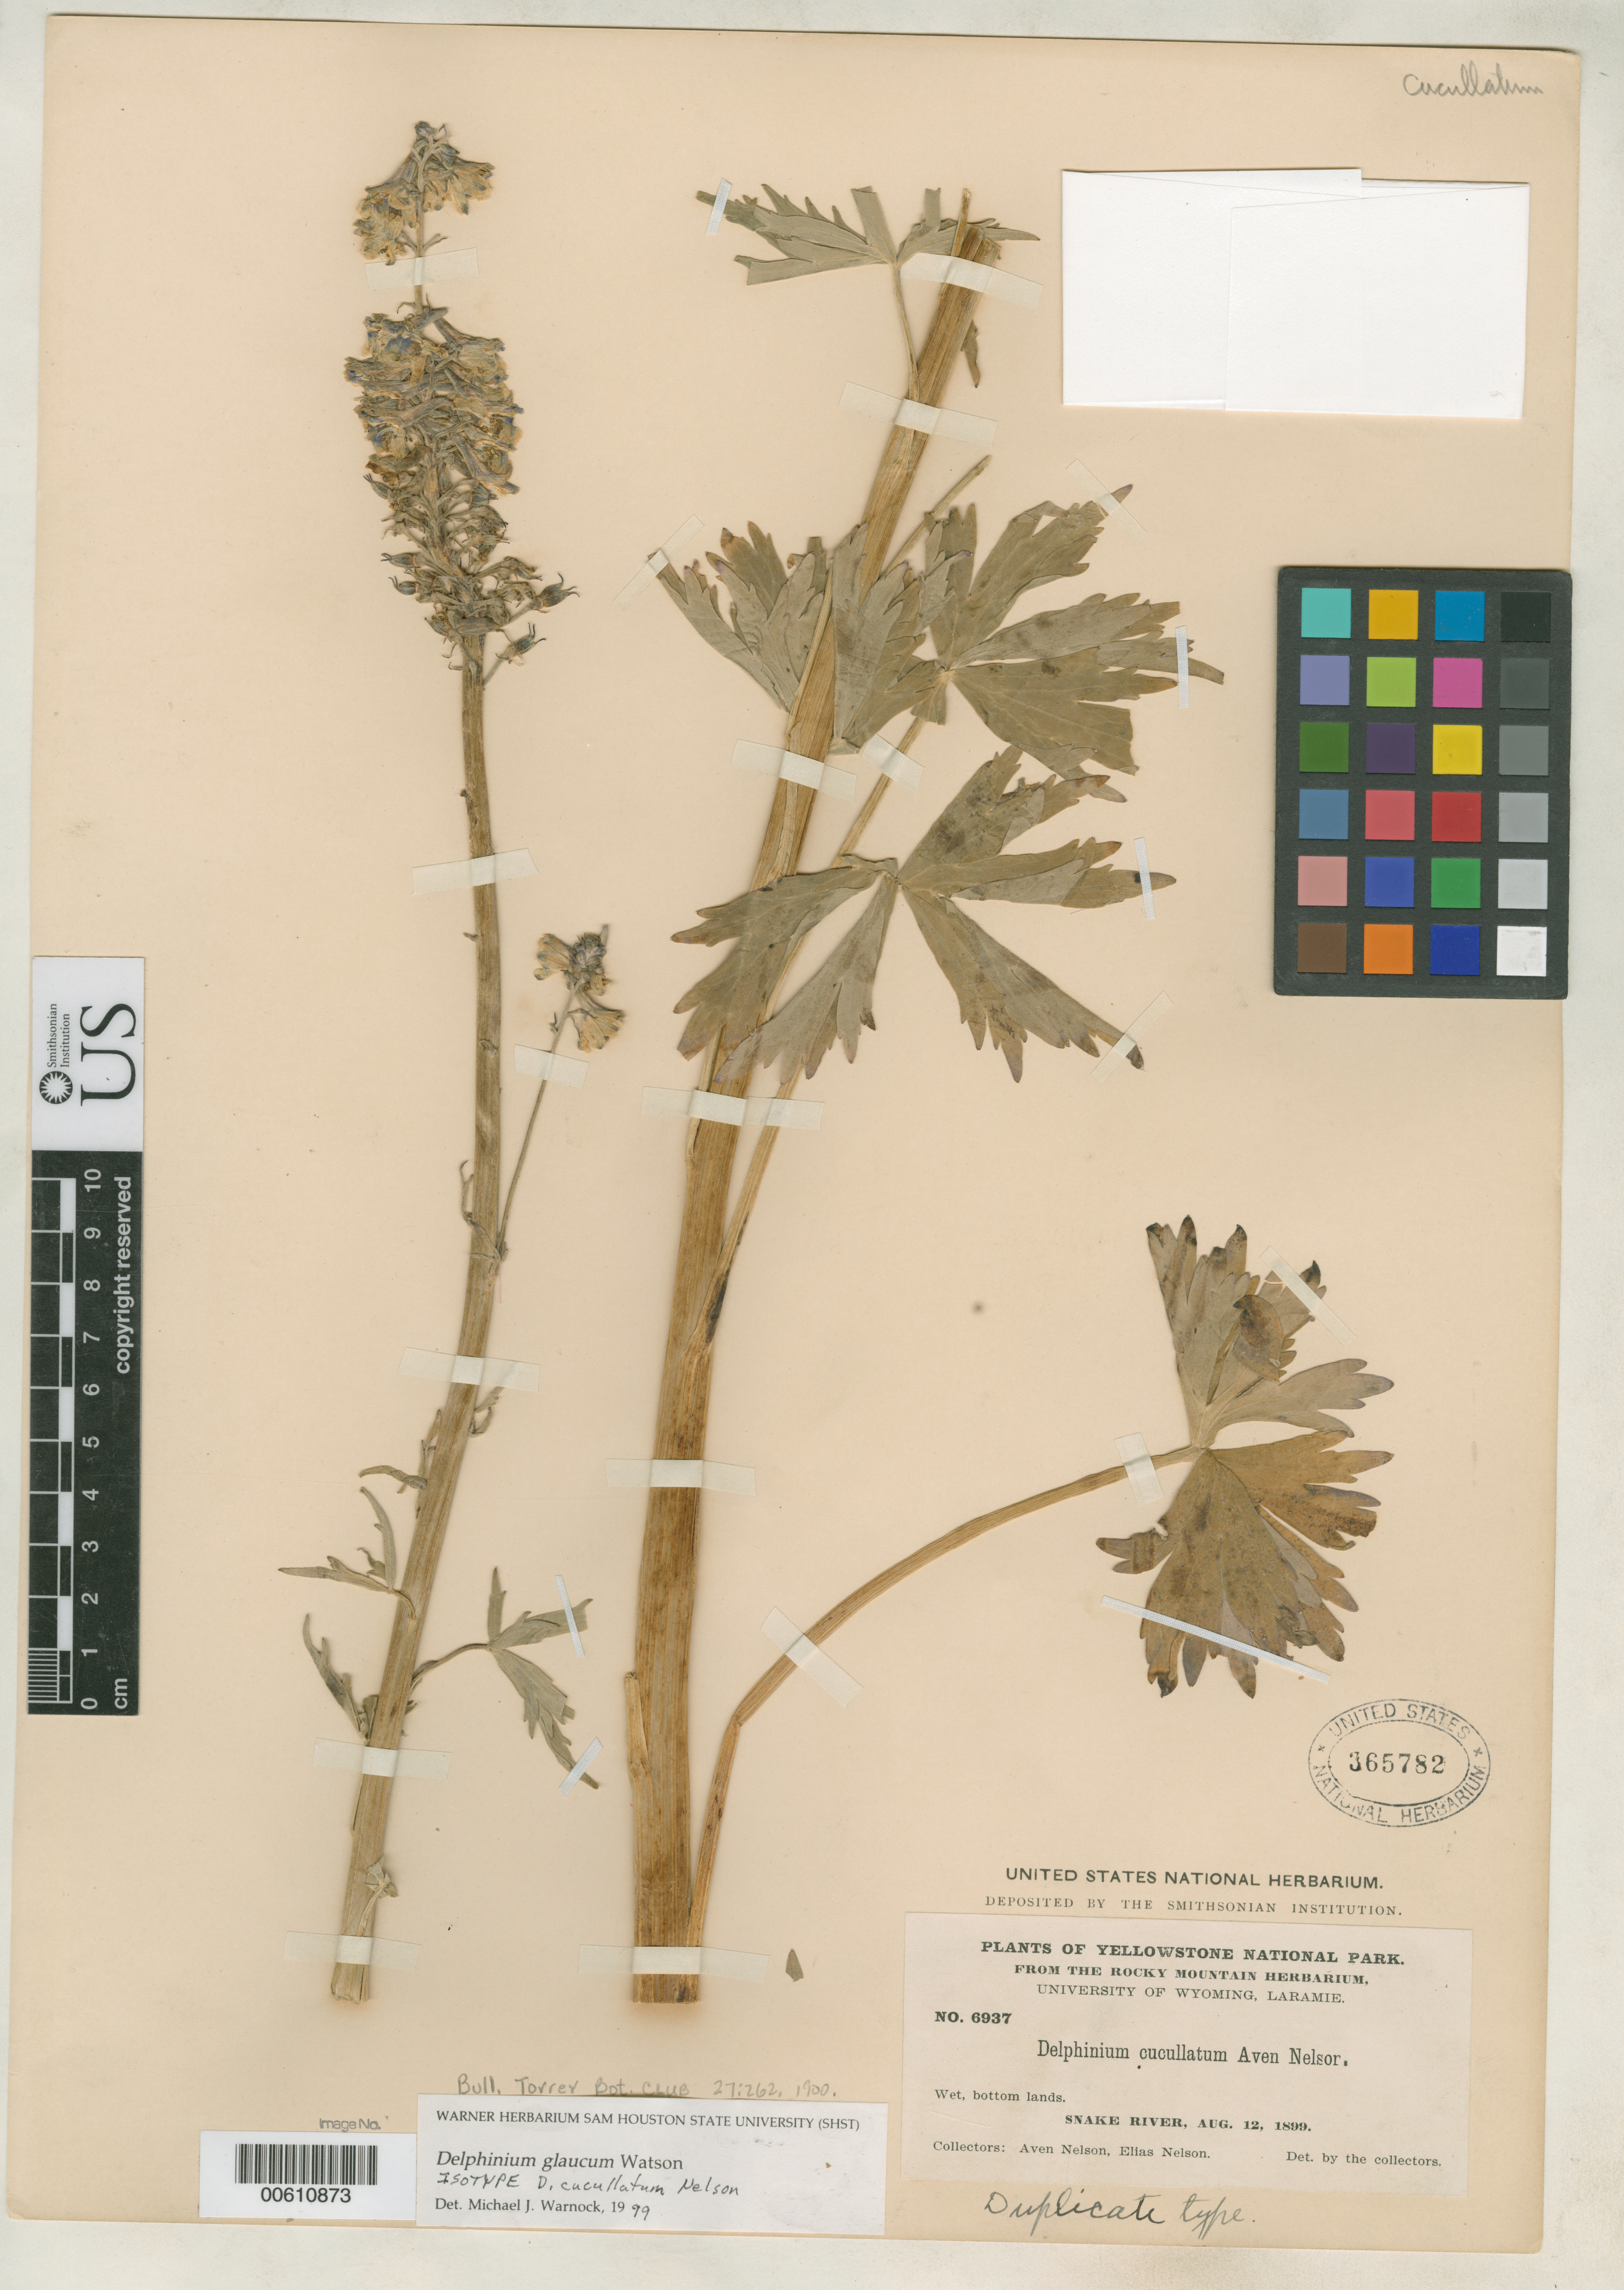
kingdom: Plantae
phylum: Tracheophyta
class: Magnoliopsida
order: Ranunculales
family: Ranunculaceae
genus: Delphinium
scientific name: Delphinium cucullatum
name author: E. Nelson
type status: Isotype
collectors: A. Nelson & E. Nelson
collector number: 6937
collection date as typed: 12 Aug 1899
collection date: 1899-08-12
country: United States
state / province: Wyoming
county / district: Laramie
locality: Snake River.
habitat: Wet, bottom lands.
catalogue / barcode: US 365782